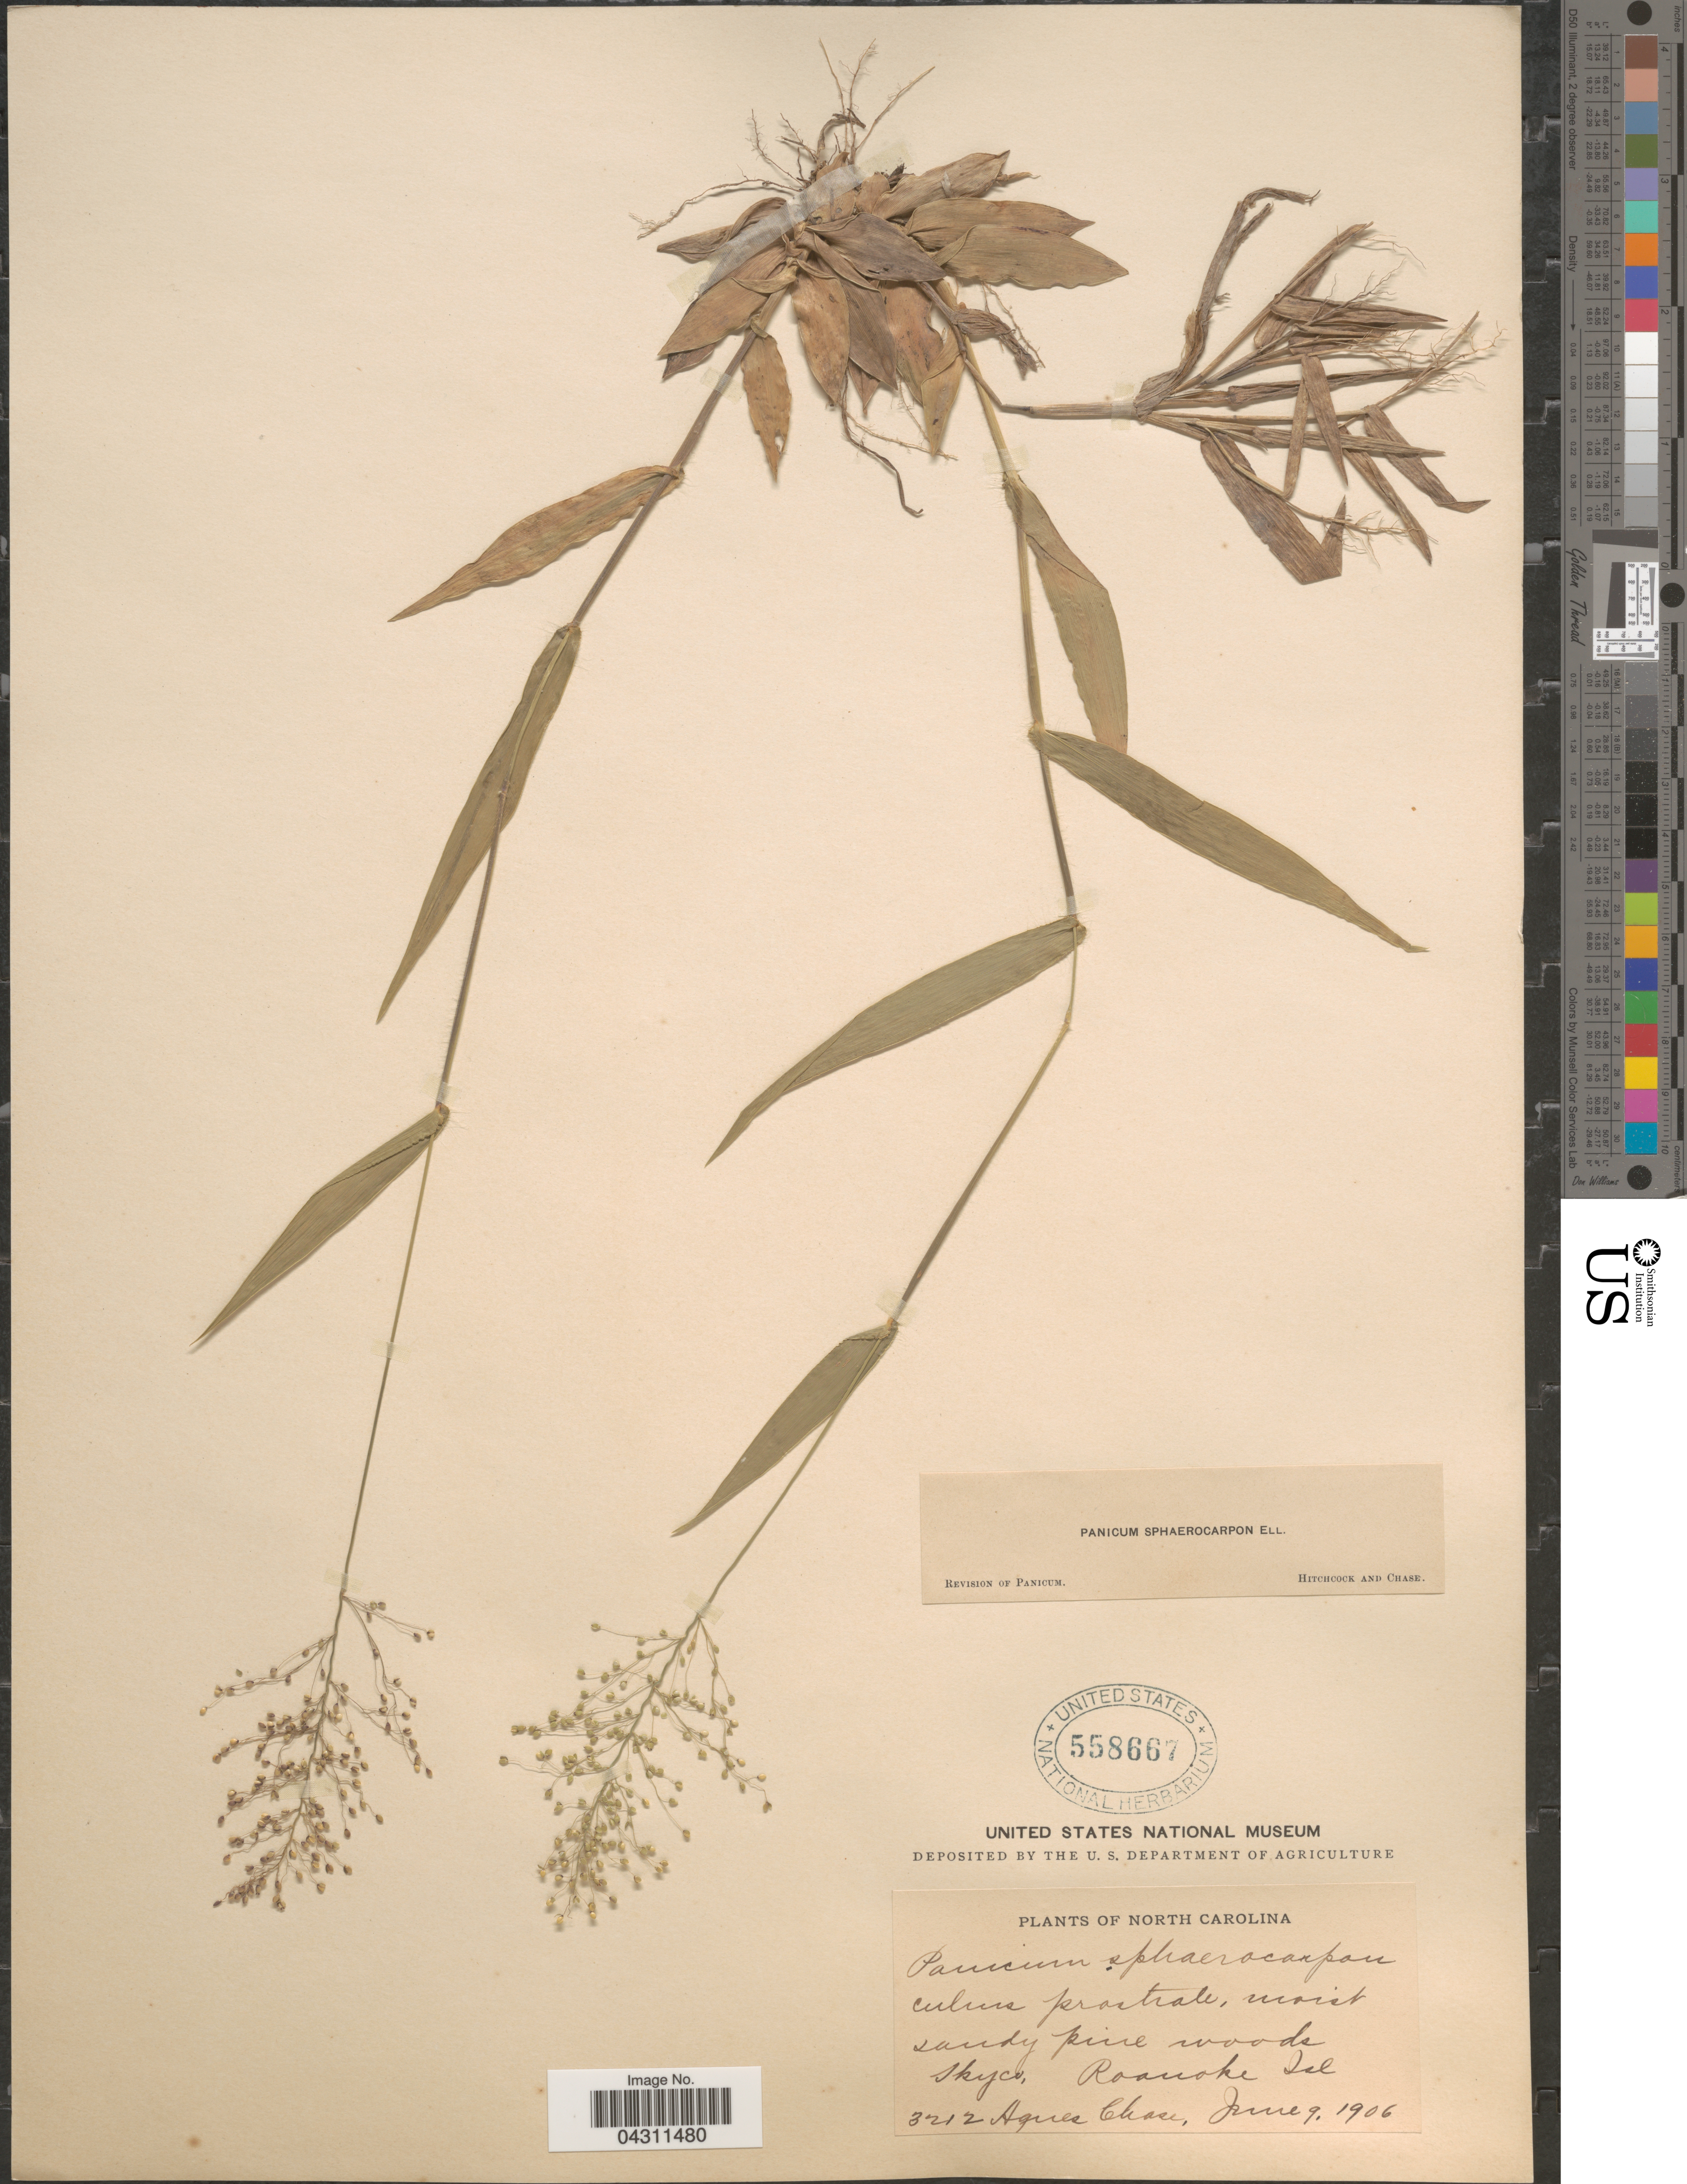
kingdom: Plantae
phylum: Tracheophyta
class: Liliopsida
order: Poales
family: Poaceae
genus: Dichanthelium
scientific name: Dichanthelium sphaerocarpon var. sphaerocarpon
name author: (Elliott) Gould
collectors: A. Chase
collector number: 3212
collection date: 1906-06-09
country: United States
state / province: North Carolina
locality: Moist sandy pine woods. Skyco, Roanoke Isl.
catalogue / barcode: US 558667